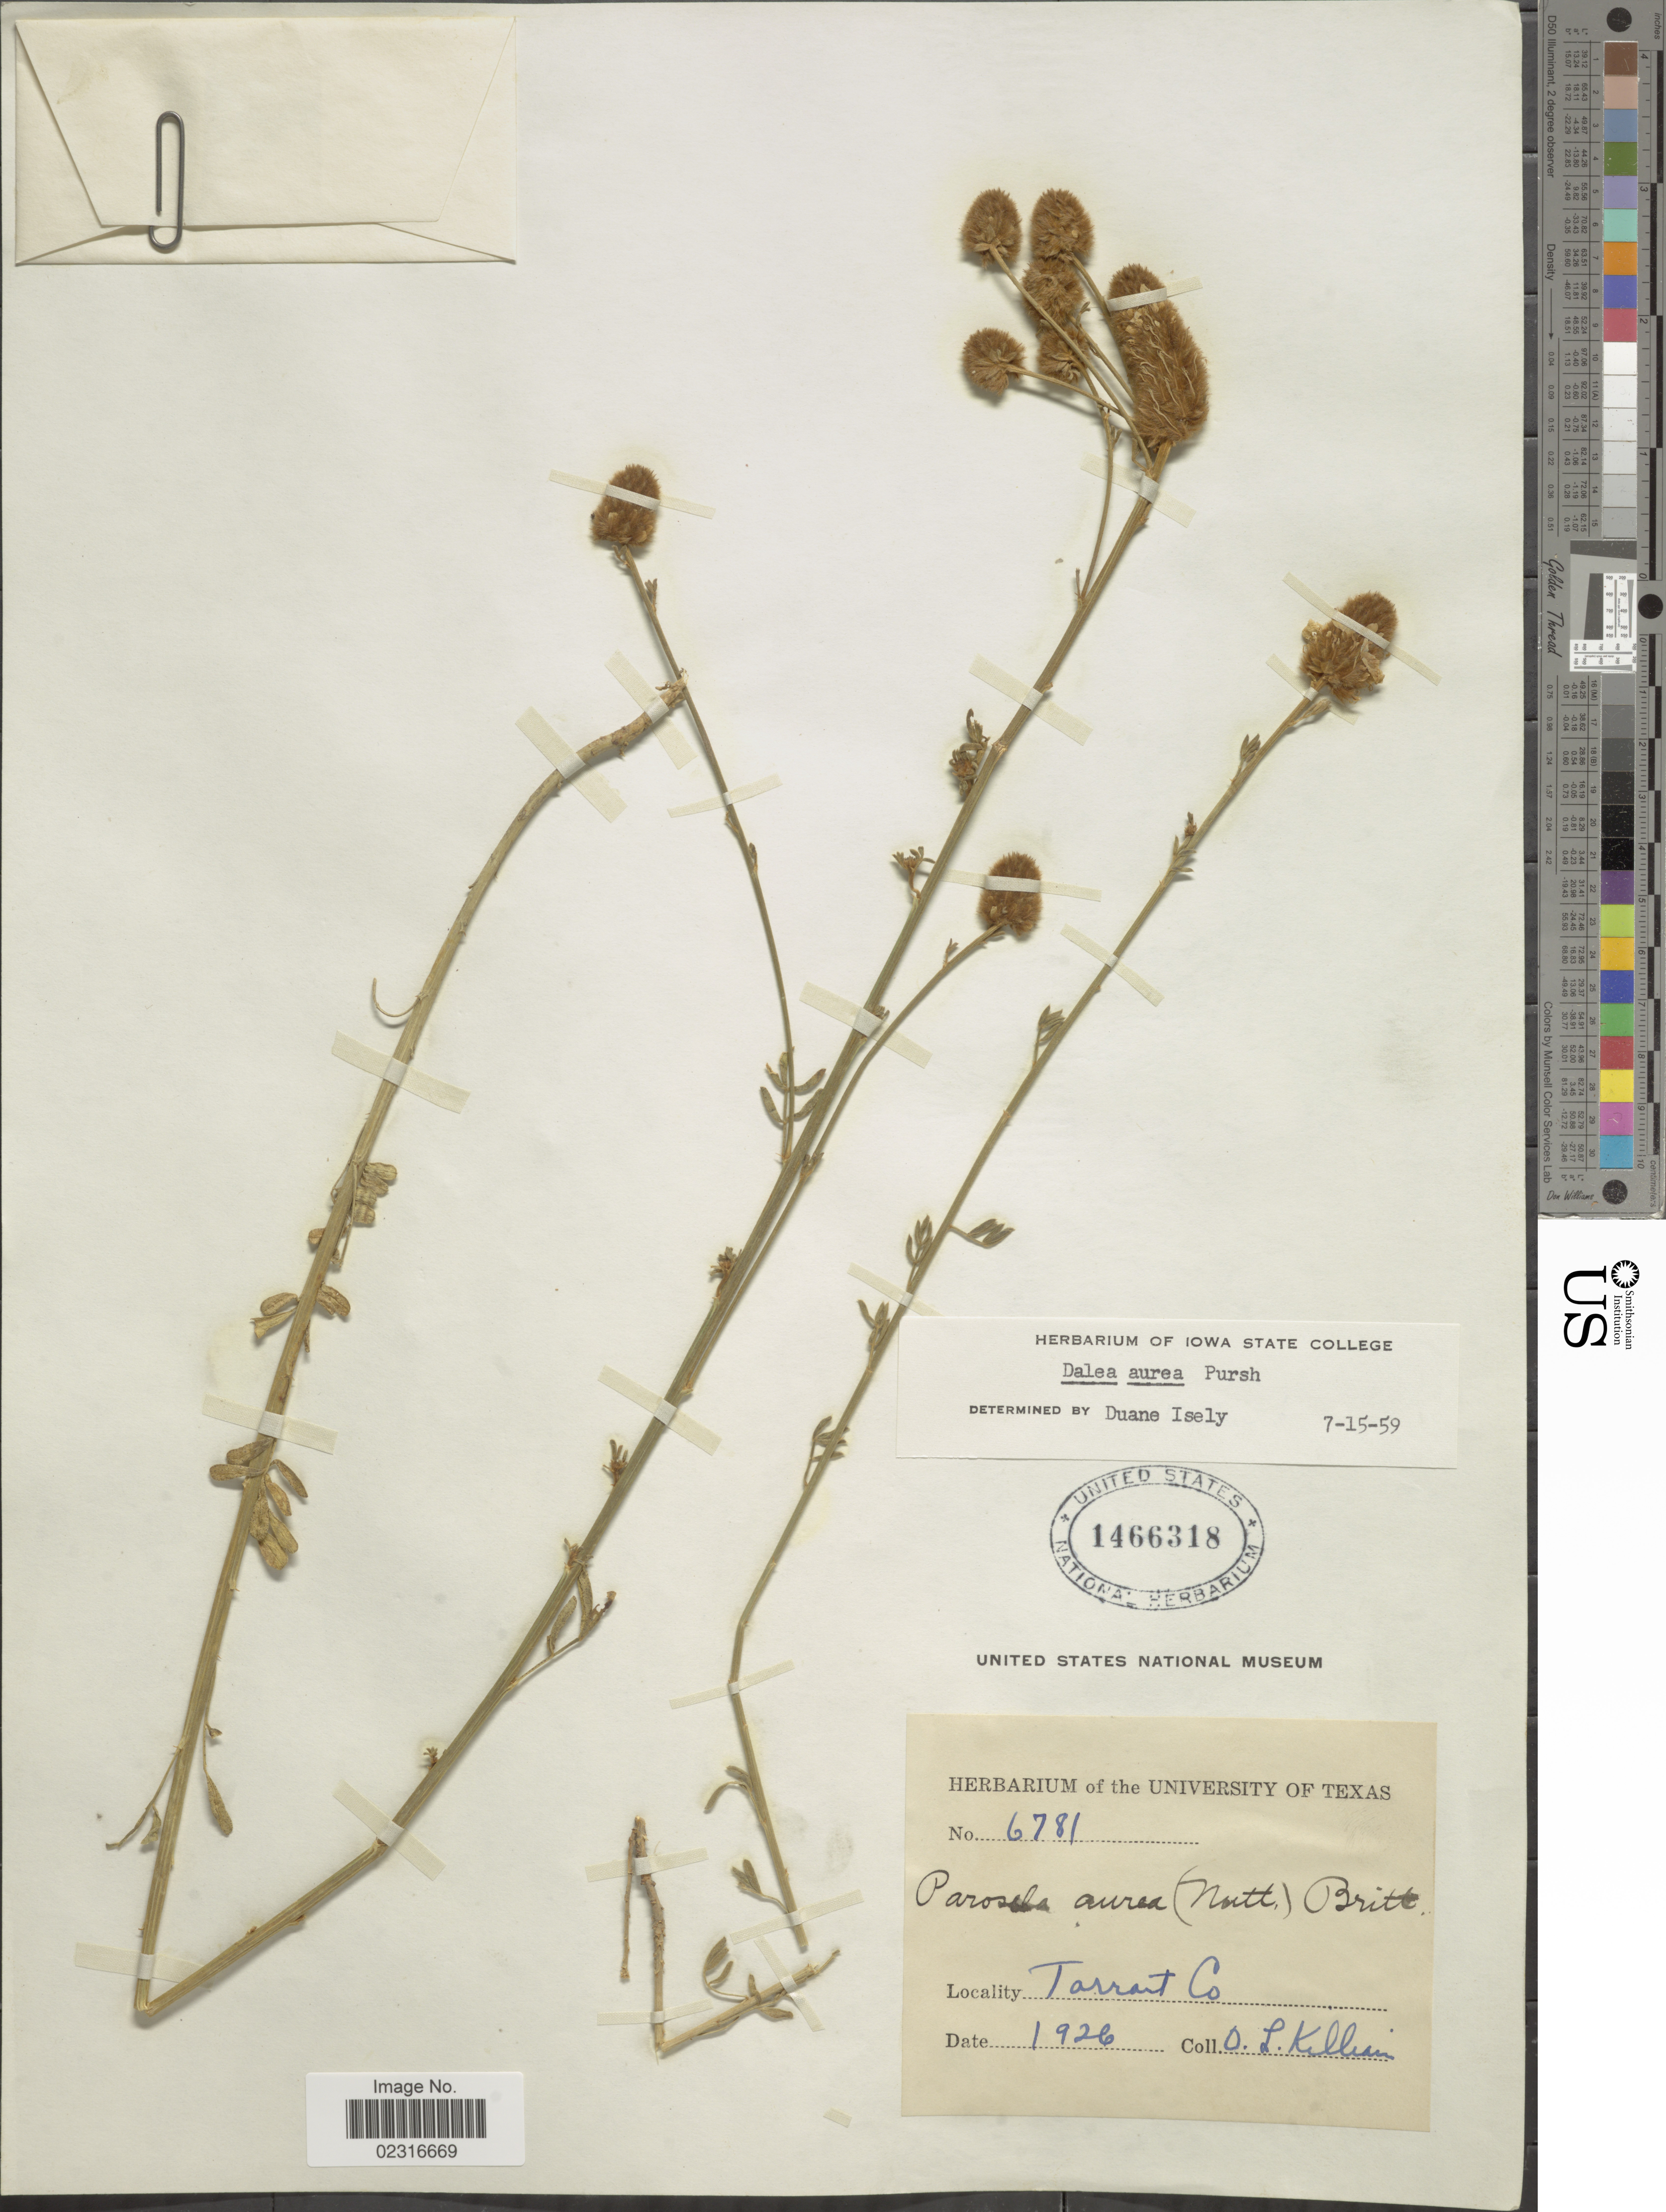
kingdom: Plantae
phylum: Tracheophyta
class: Magnoliopsida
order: Fabales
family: Fabaceae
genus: Dalea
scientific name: Dalea aurea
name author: Nutt. ex Pursh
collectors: O. Killian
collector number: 6781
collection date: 1926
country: United States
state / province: Texas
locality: Tarrant Co.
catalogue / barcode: US 1466318